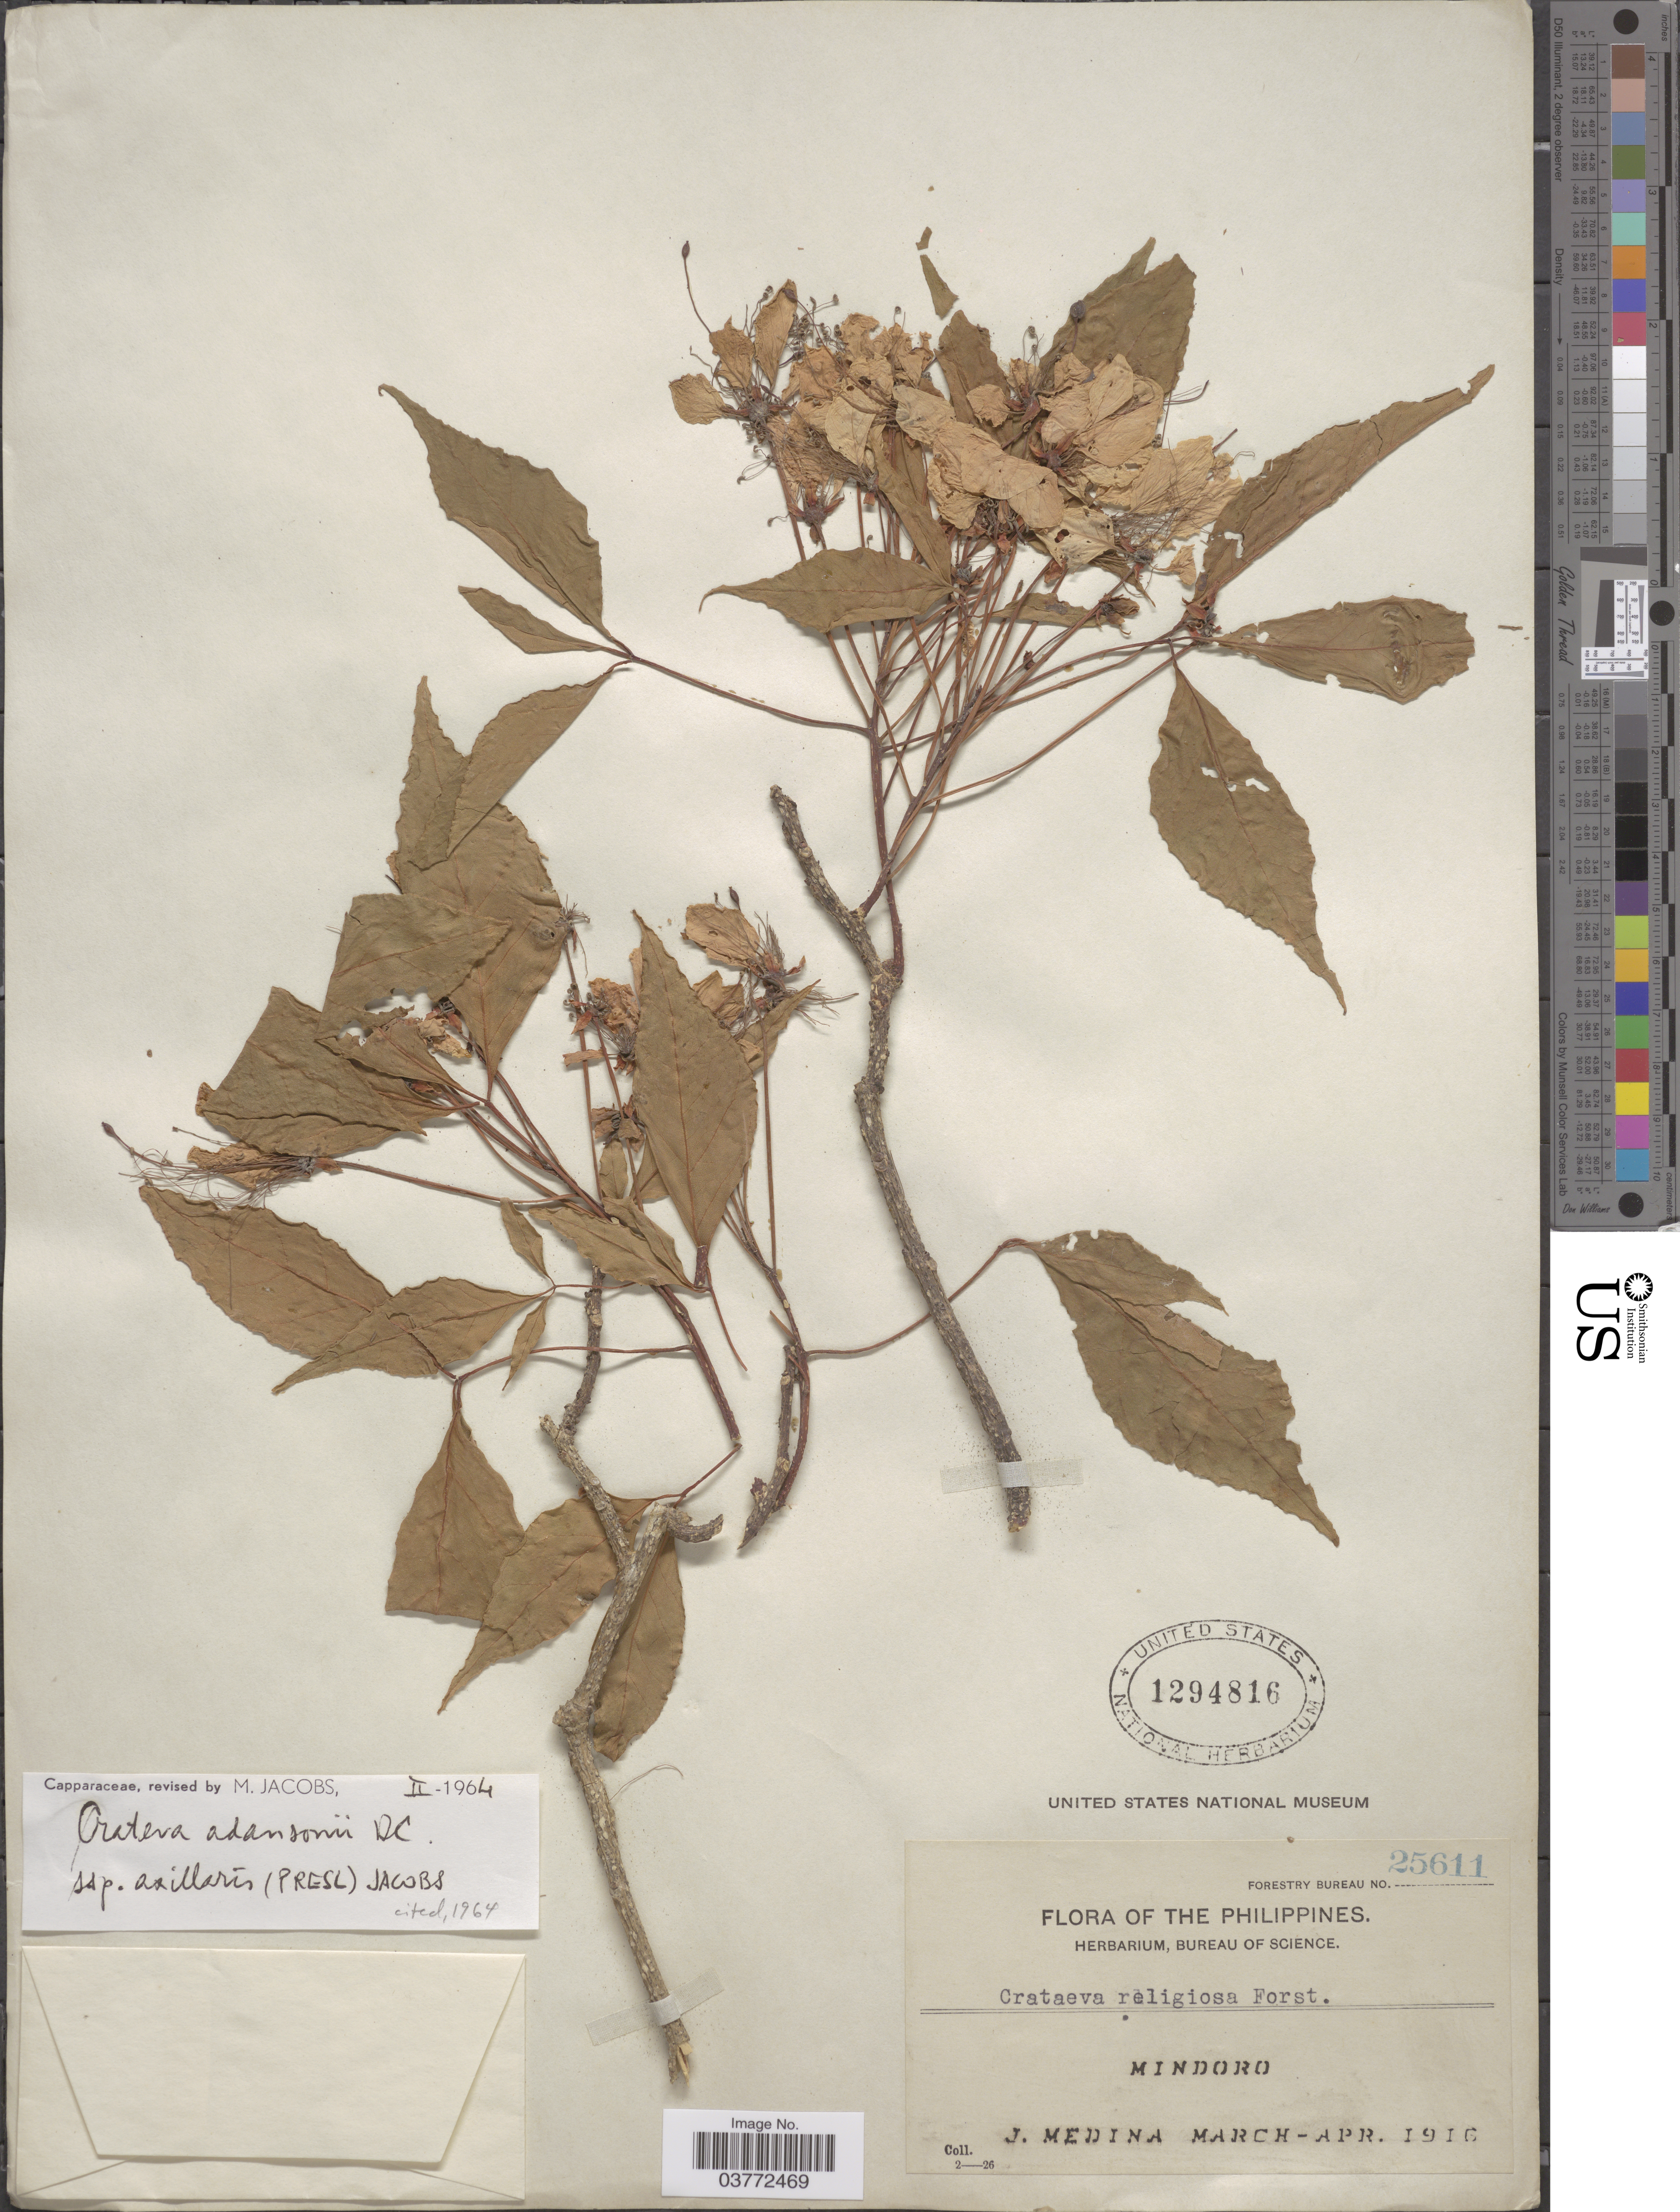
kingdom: Plantae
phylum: Tracheophyta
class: Magnoliopsida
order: Brassicales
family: Capparaceae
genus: Crateva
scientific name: Crateva adansonii subsp. axillaris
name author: (C. Presl) Jacobs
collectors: J. Medina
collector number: Forestry Bureau 25611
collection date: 1916-03/1916-04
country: Philippines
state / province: Mimaropa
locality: Mindoro.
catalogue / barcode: US 1294816